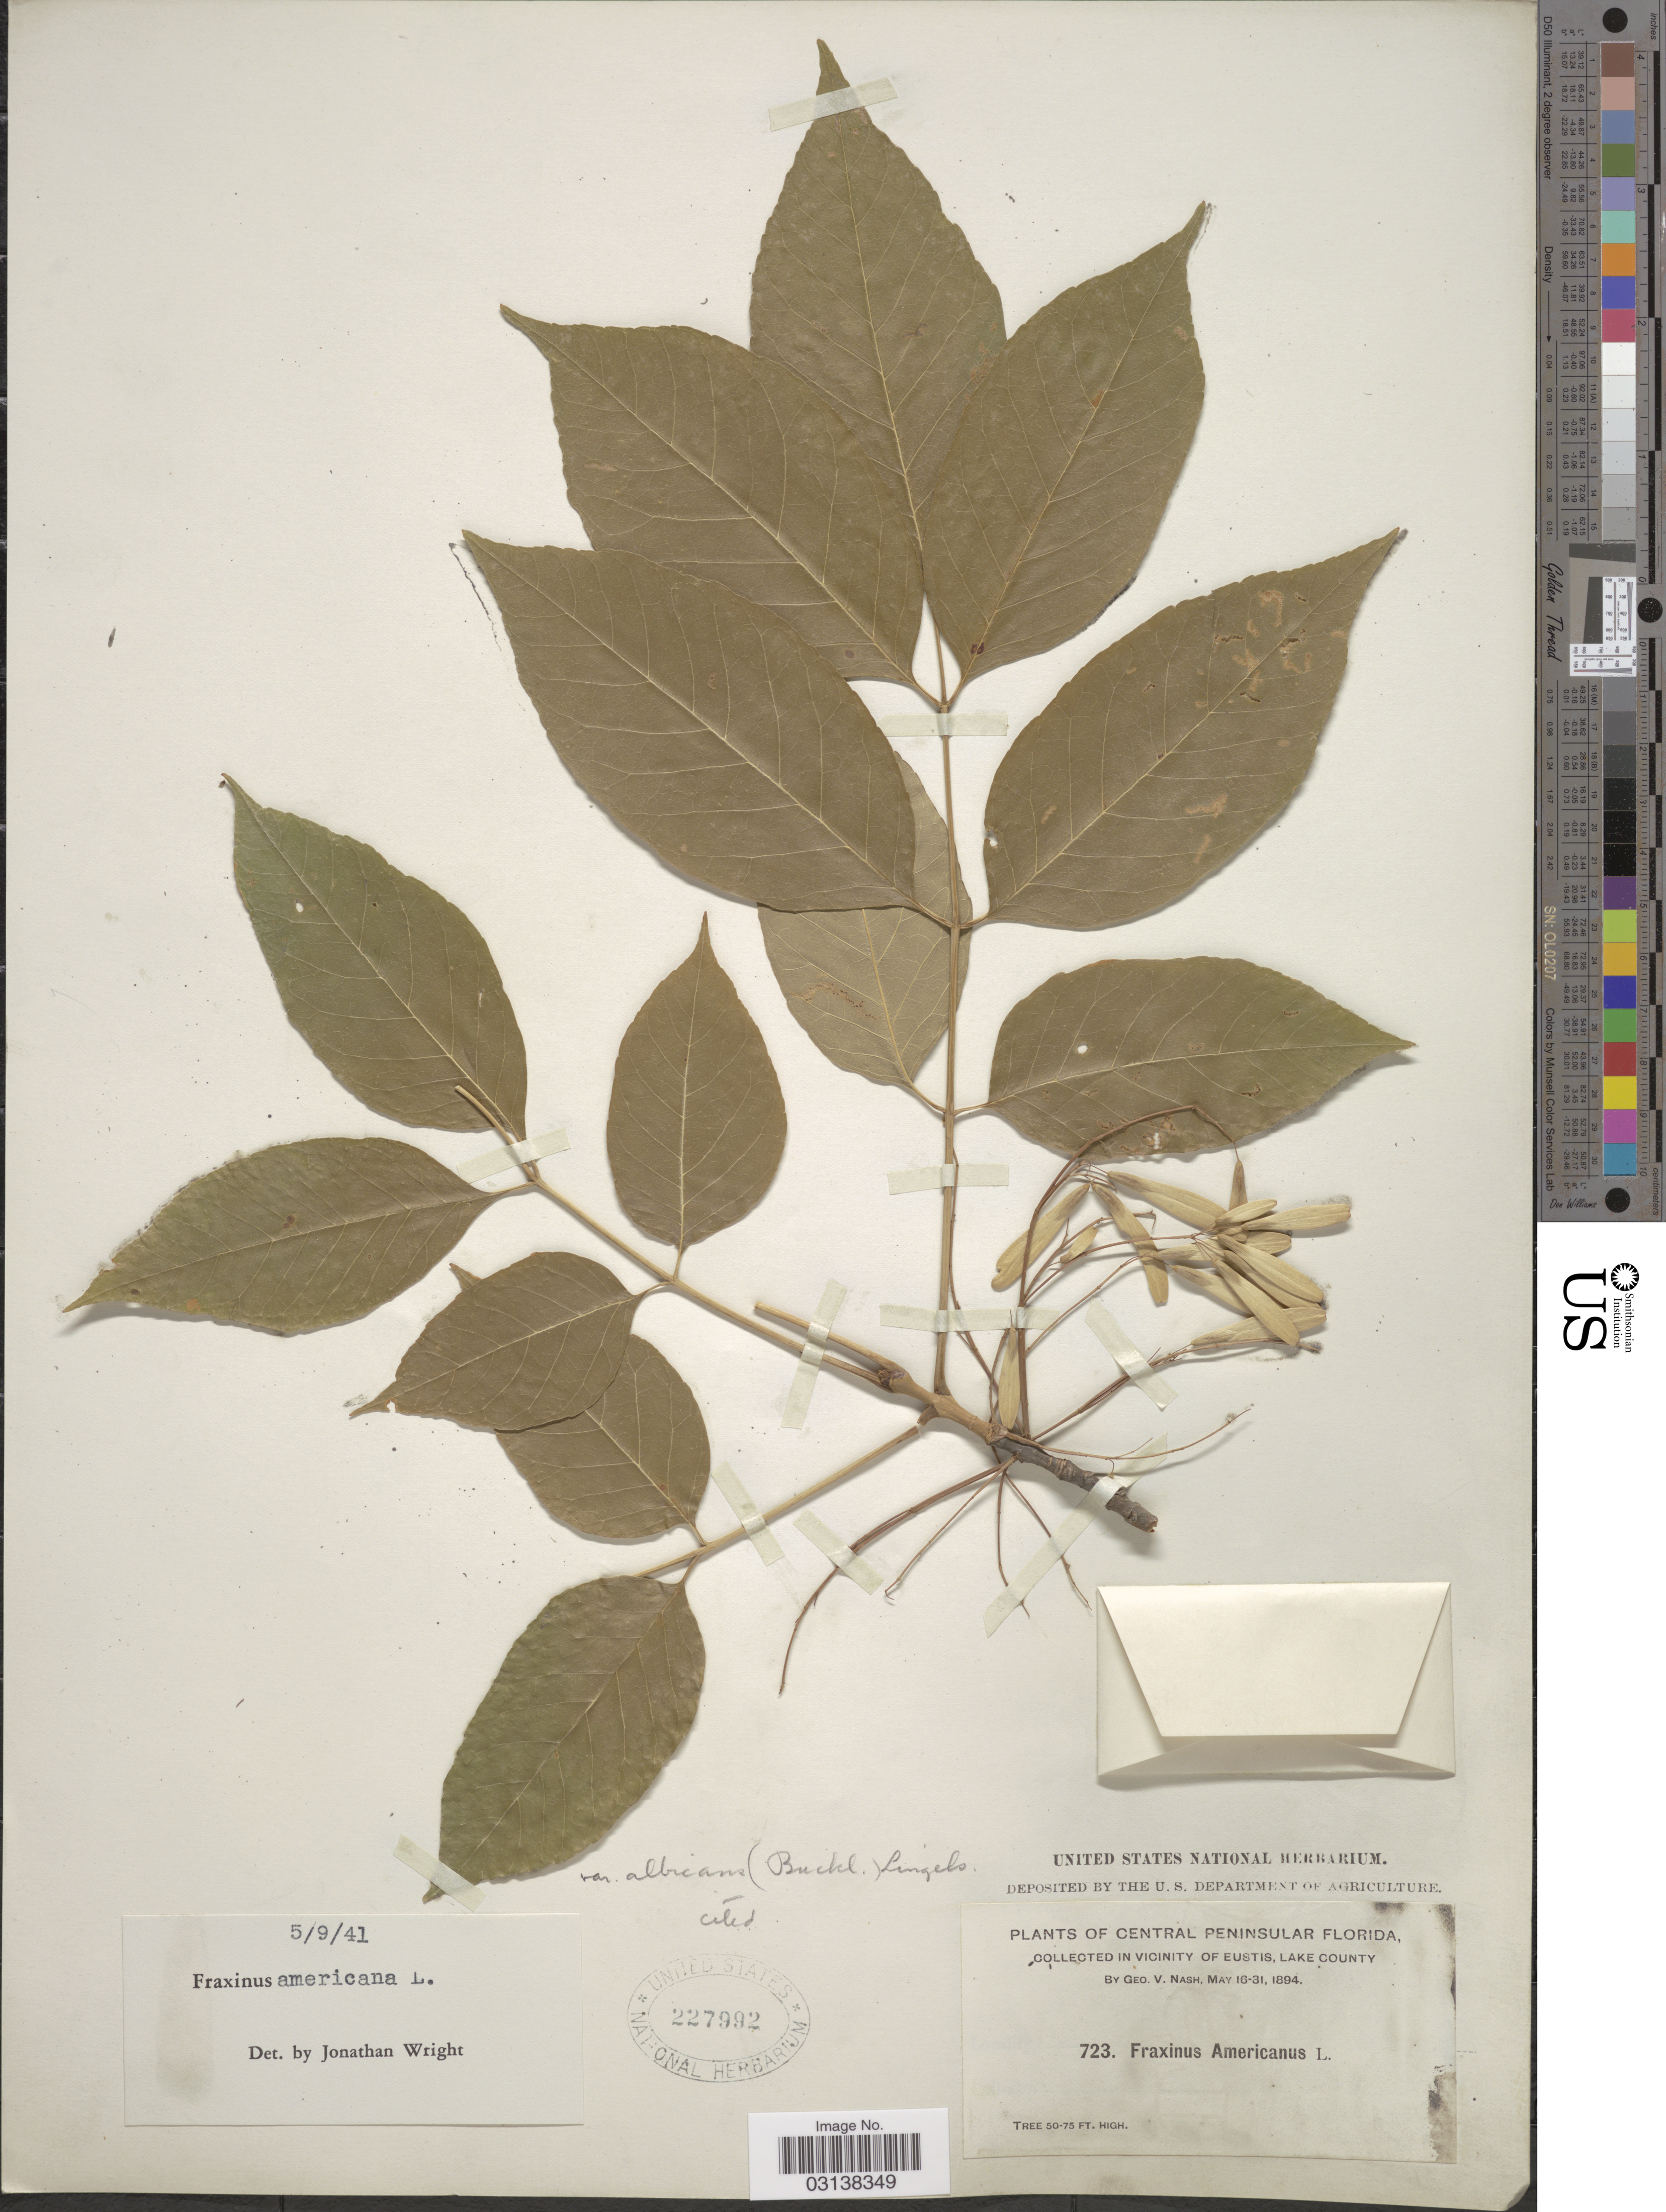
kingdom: Plantae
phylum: Tracheophyta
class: Magnoliopsida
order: Lamiales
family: Oleaceae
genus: Fraxinus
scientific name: Fraxinus americana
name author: L.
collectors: G. V. Nash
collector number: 723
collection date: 1894-05-16/1894-05-31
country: United States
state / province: Florida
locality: Central Peninsular Florida, Collected in the vicinity of Eustis, Lake County.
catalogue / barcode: US 227992